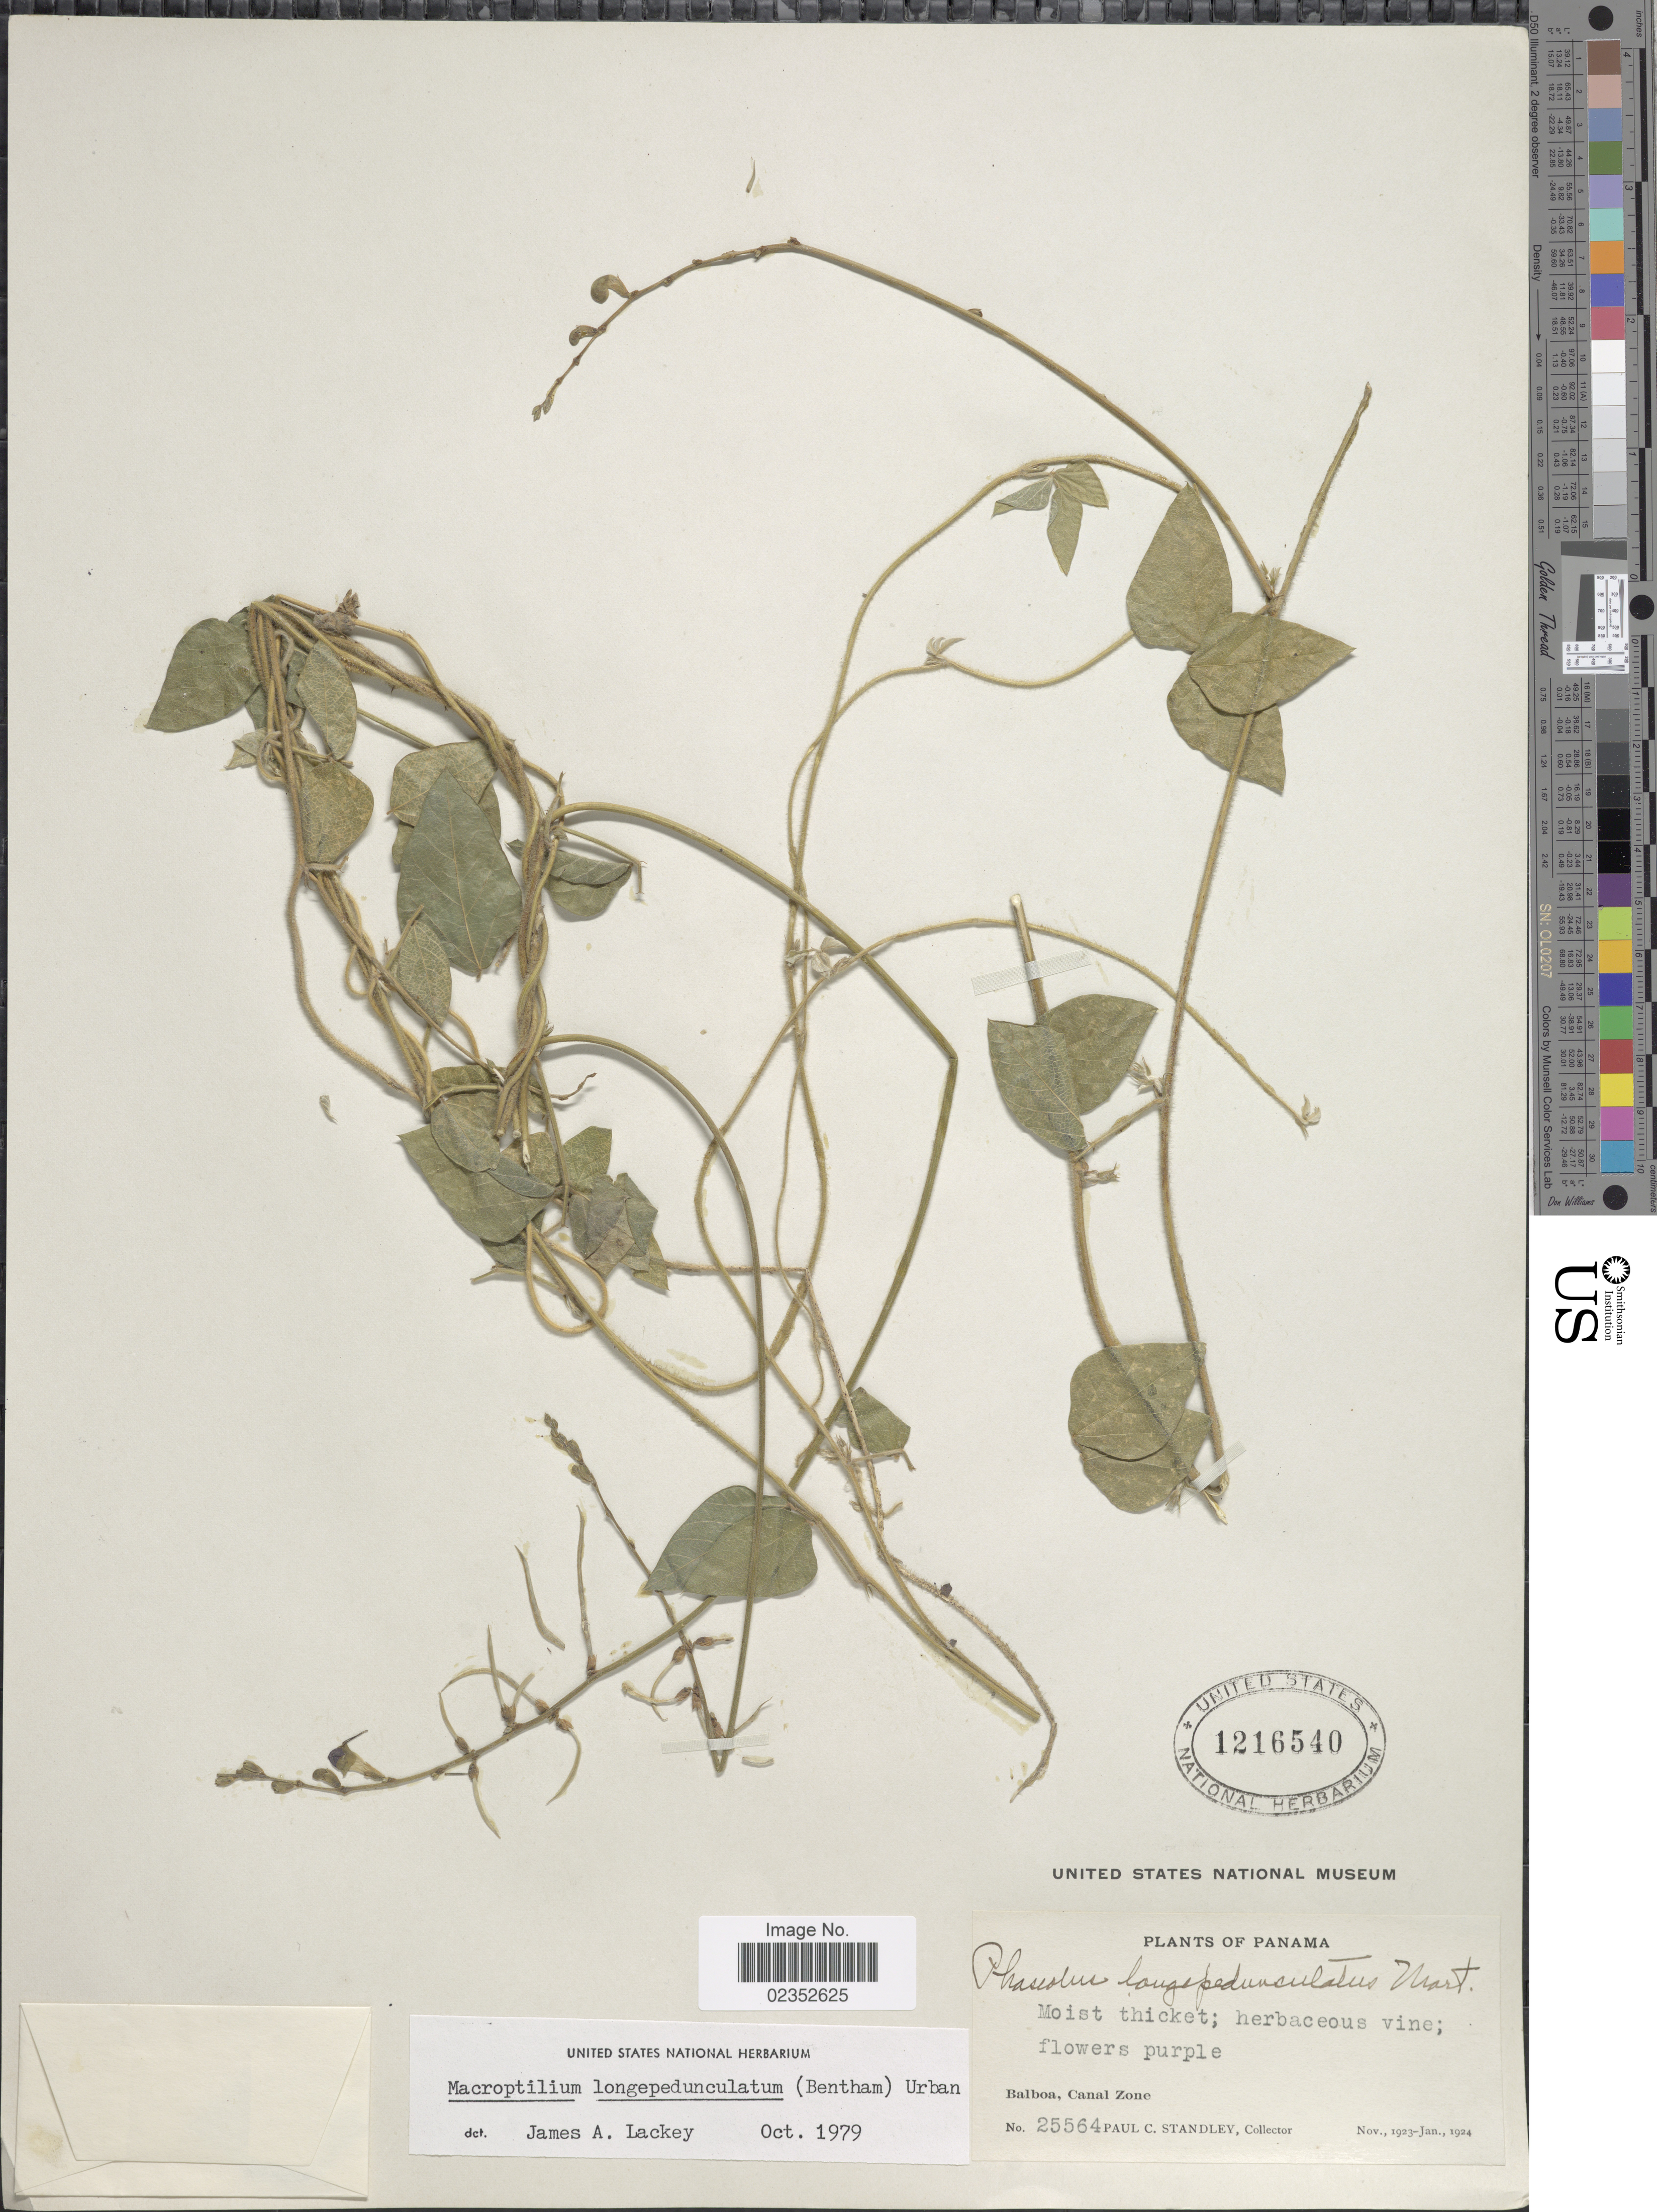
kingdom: Plantae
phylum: Tracheophyta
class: Magnoliopsida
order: Fabales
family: Fabaceae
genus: Macroptilium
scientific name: Macroptilium longepedunculatum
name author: (Benth.) Urb.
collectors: P. C. Standley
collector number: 25564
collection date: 1923-11/1924-12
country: Panama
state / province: Colón / Panamá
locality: Balboa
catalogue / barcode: US 1216540